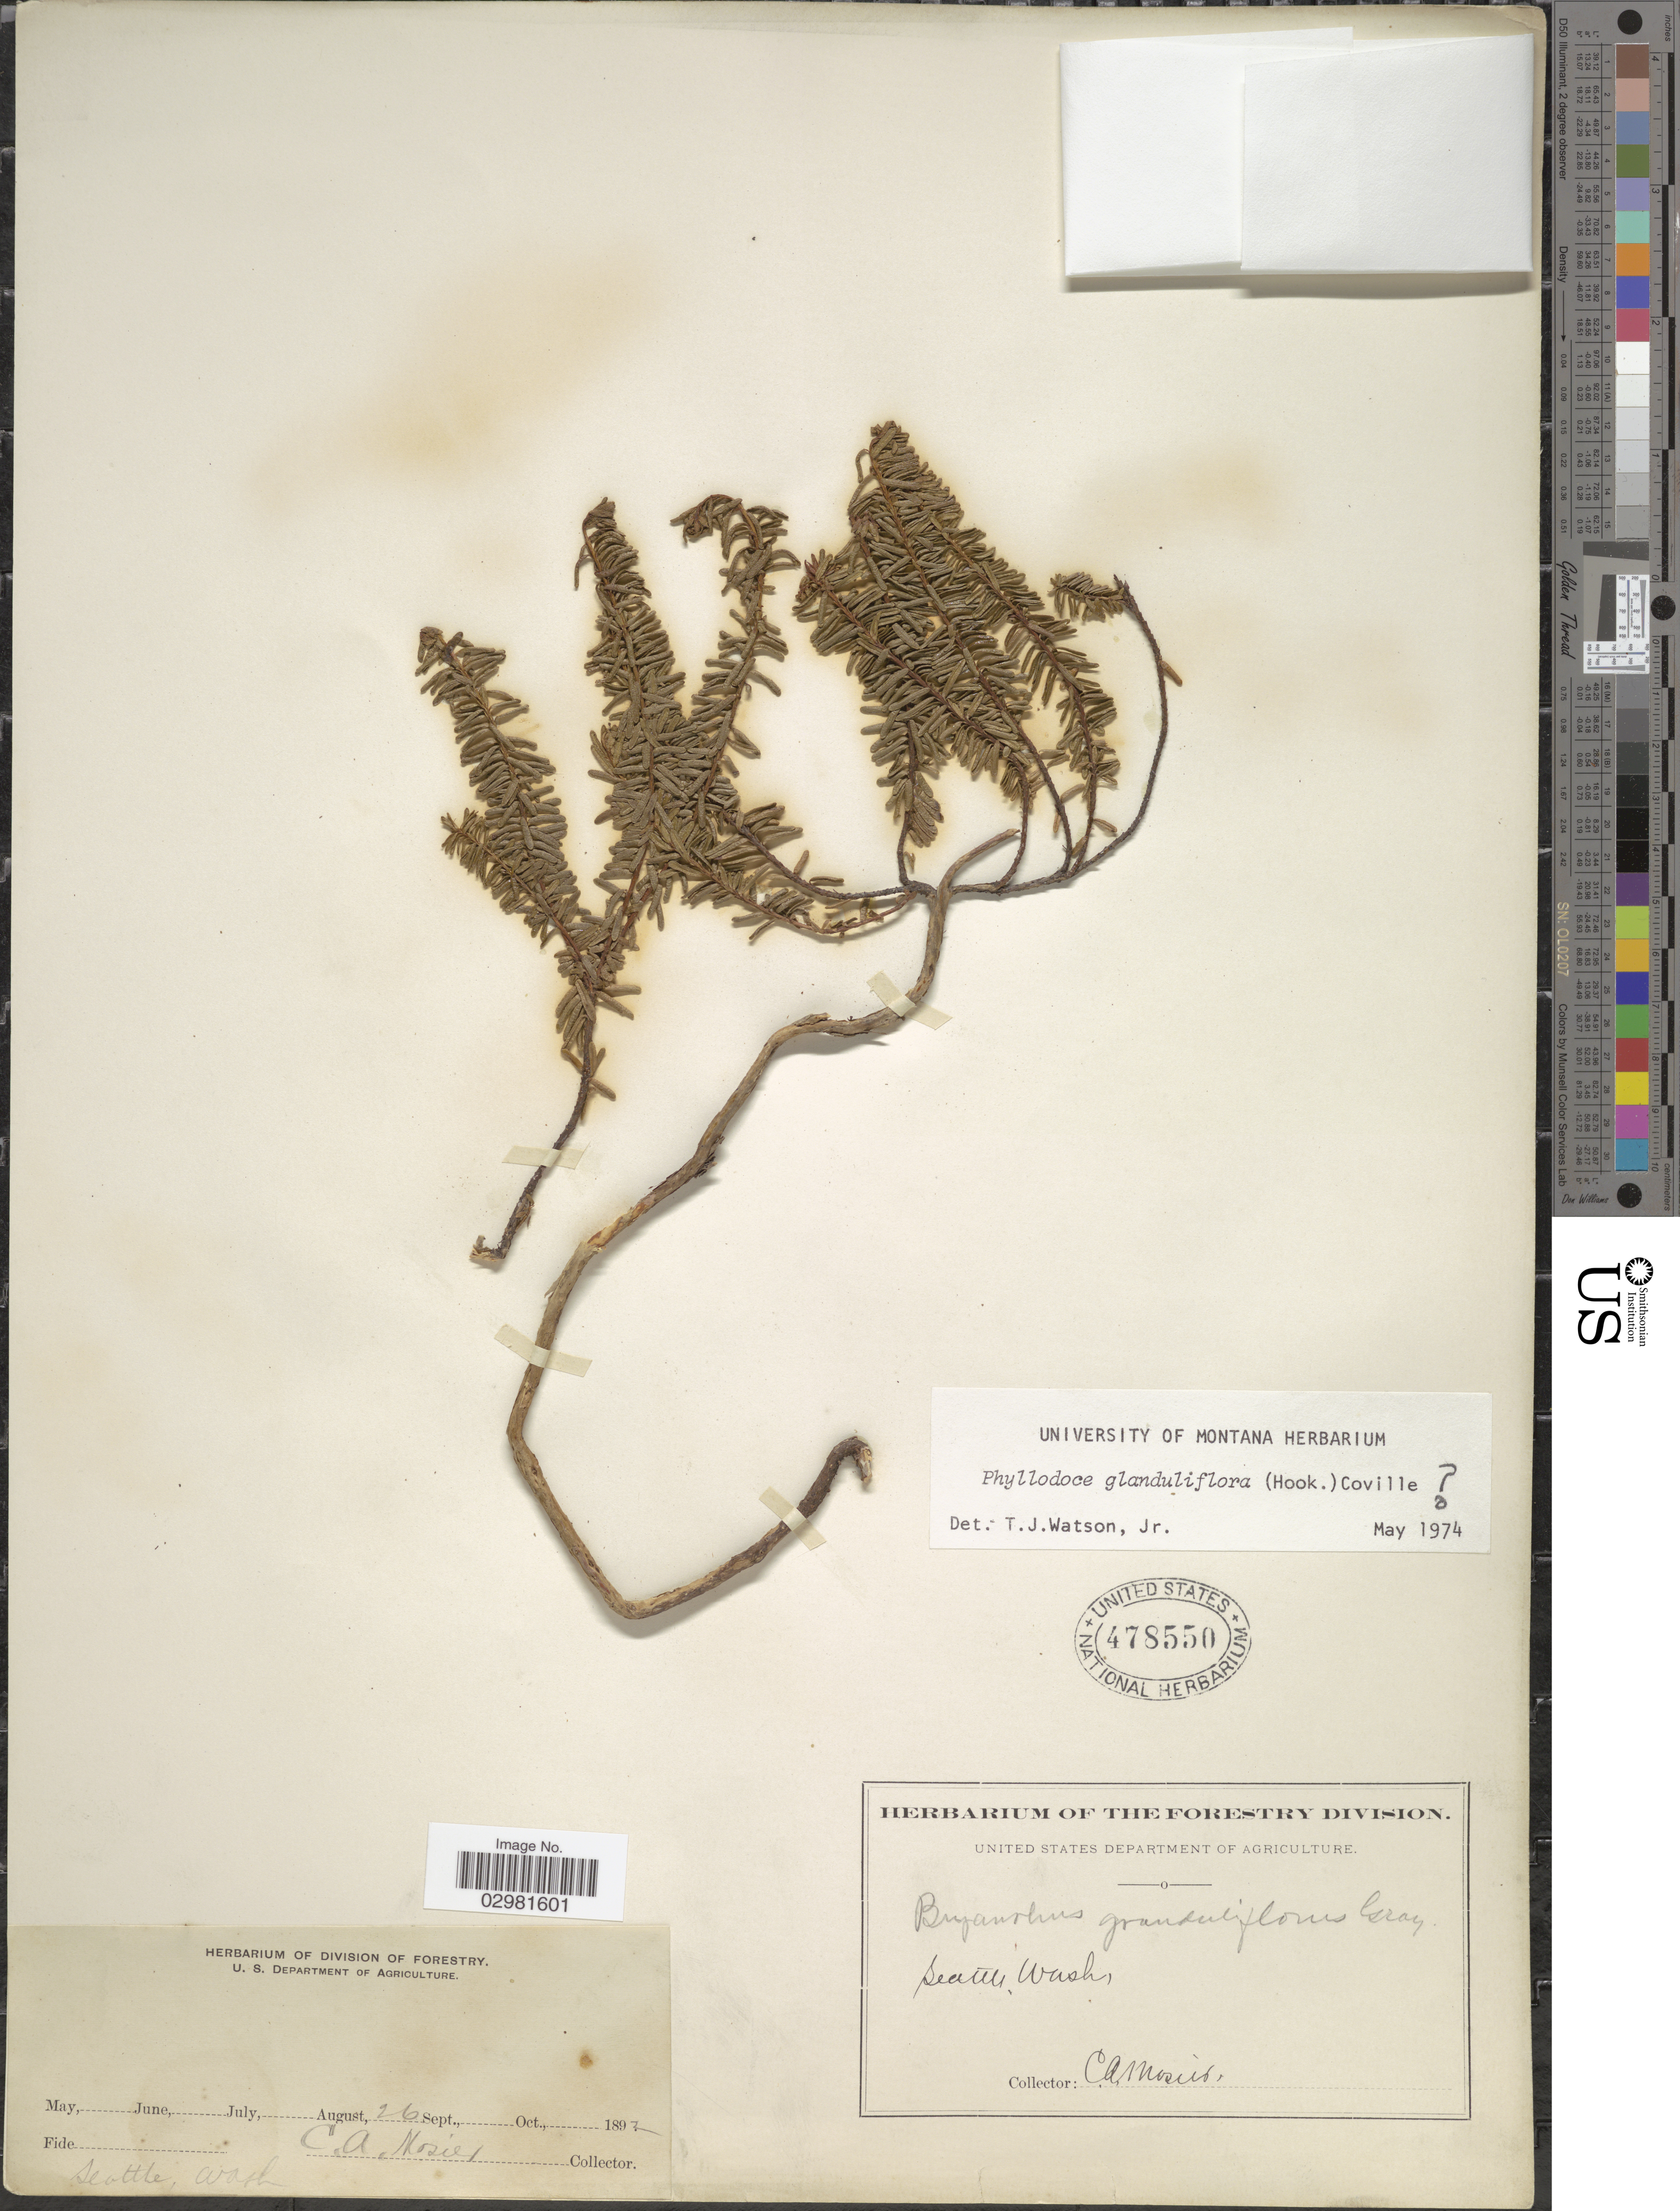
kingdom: Plantae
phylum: Tracheophyta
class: Magnoliopsida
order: Ericales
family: Ericaceae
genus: Phyllodoce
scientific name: Phyllodoce glanduliflora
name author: (Hook.) Coville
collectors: C. A. Mosier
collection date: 1897-08-26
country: United States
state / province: Washington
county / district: King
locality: Seattle, Wash.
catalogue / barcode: US 478550